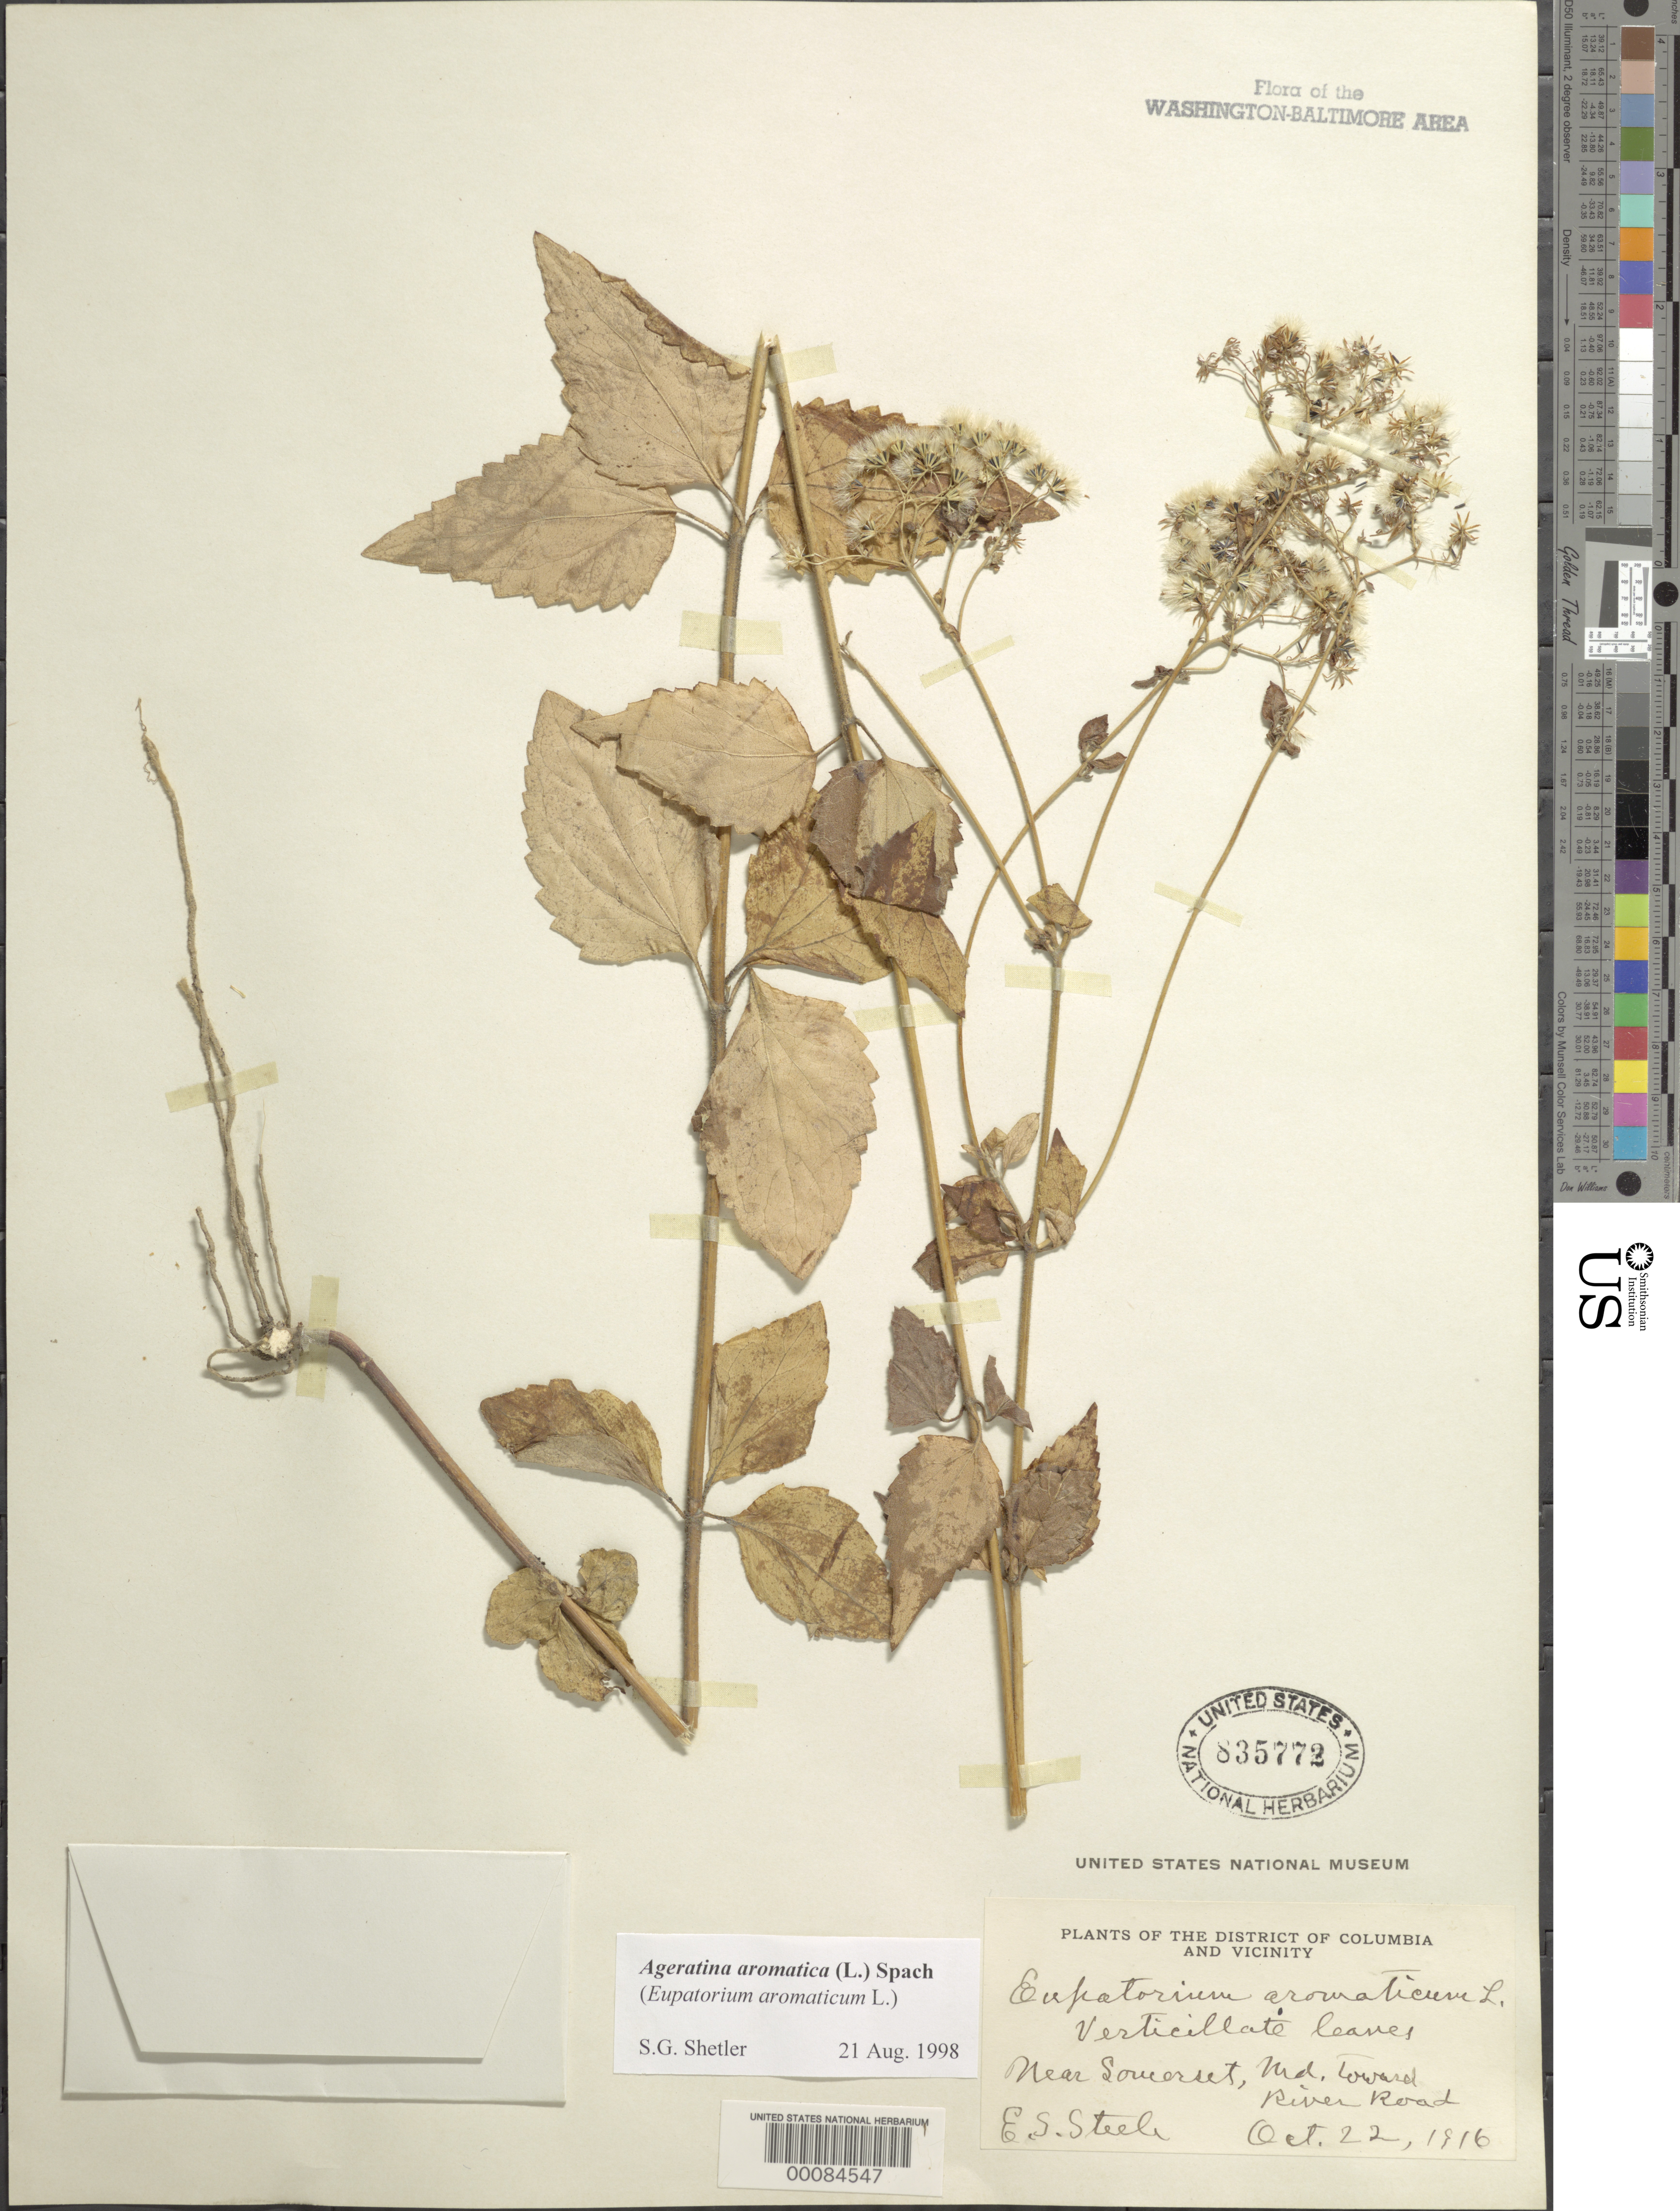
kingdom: Plantae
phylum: Tracheophyta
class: Magnoliopsida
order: Asterales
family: Asteraceae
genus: Ageratina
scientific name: Ageratina aromatica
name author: (L.) Spach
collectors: E. Steele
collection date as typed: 22 Oct 1916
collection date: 1916-10-22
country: United States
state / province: Maryland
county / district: Montgomery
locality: Somerset vicinity toward River Road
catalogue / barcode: US 835772